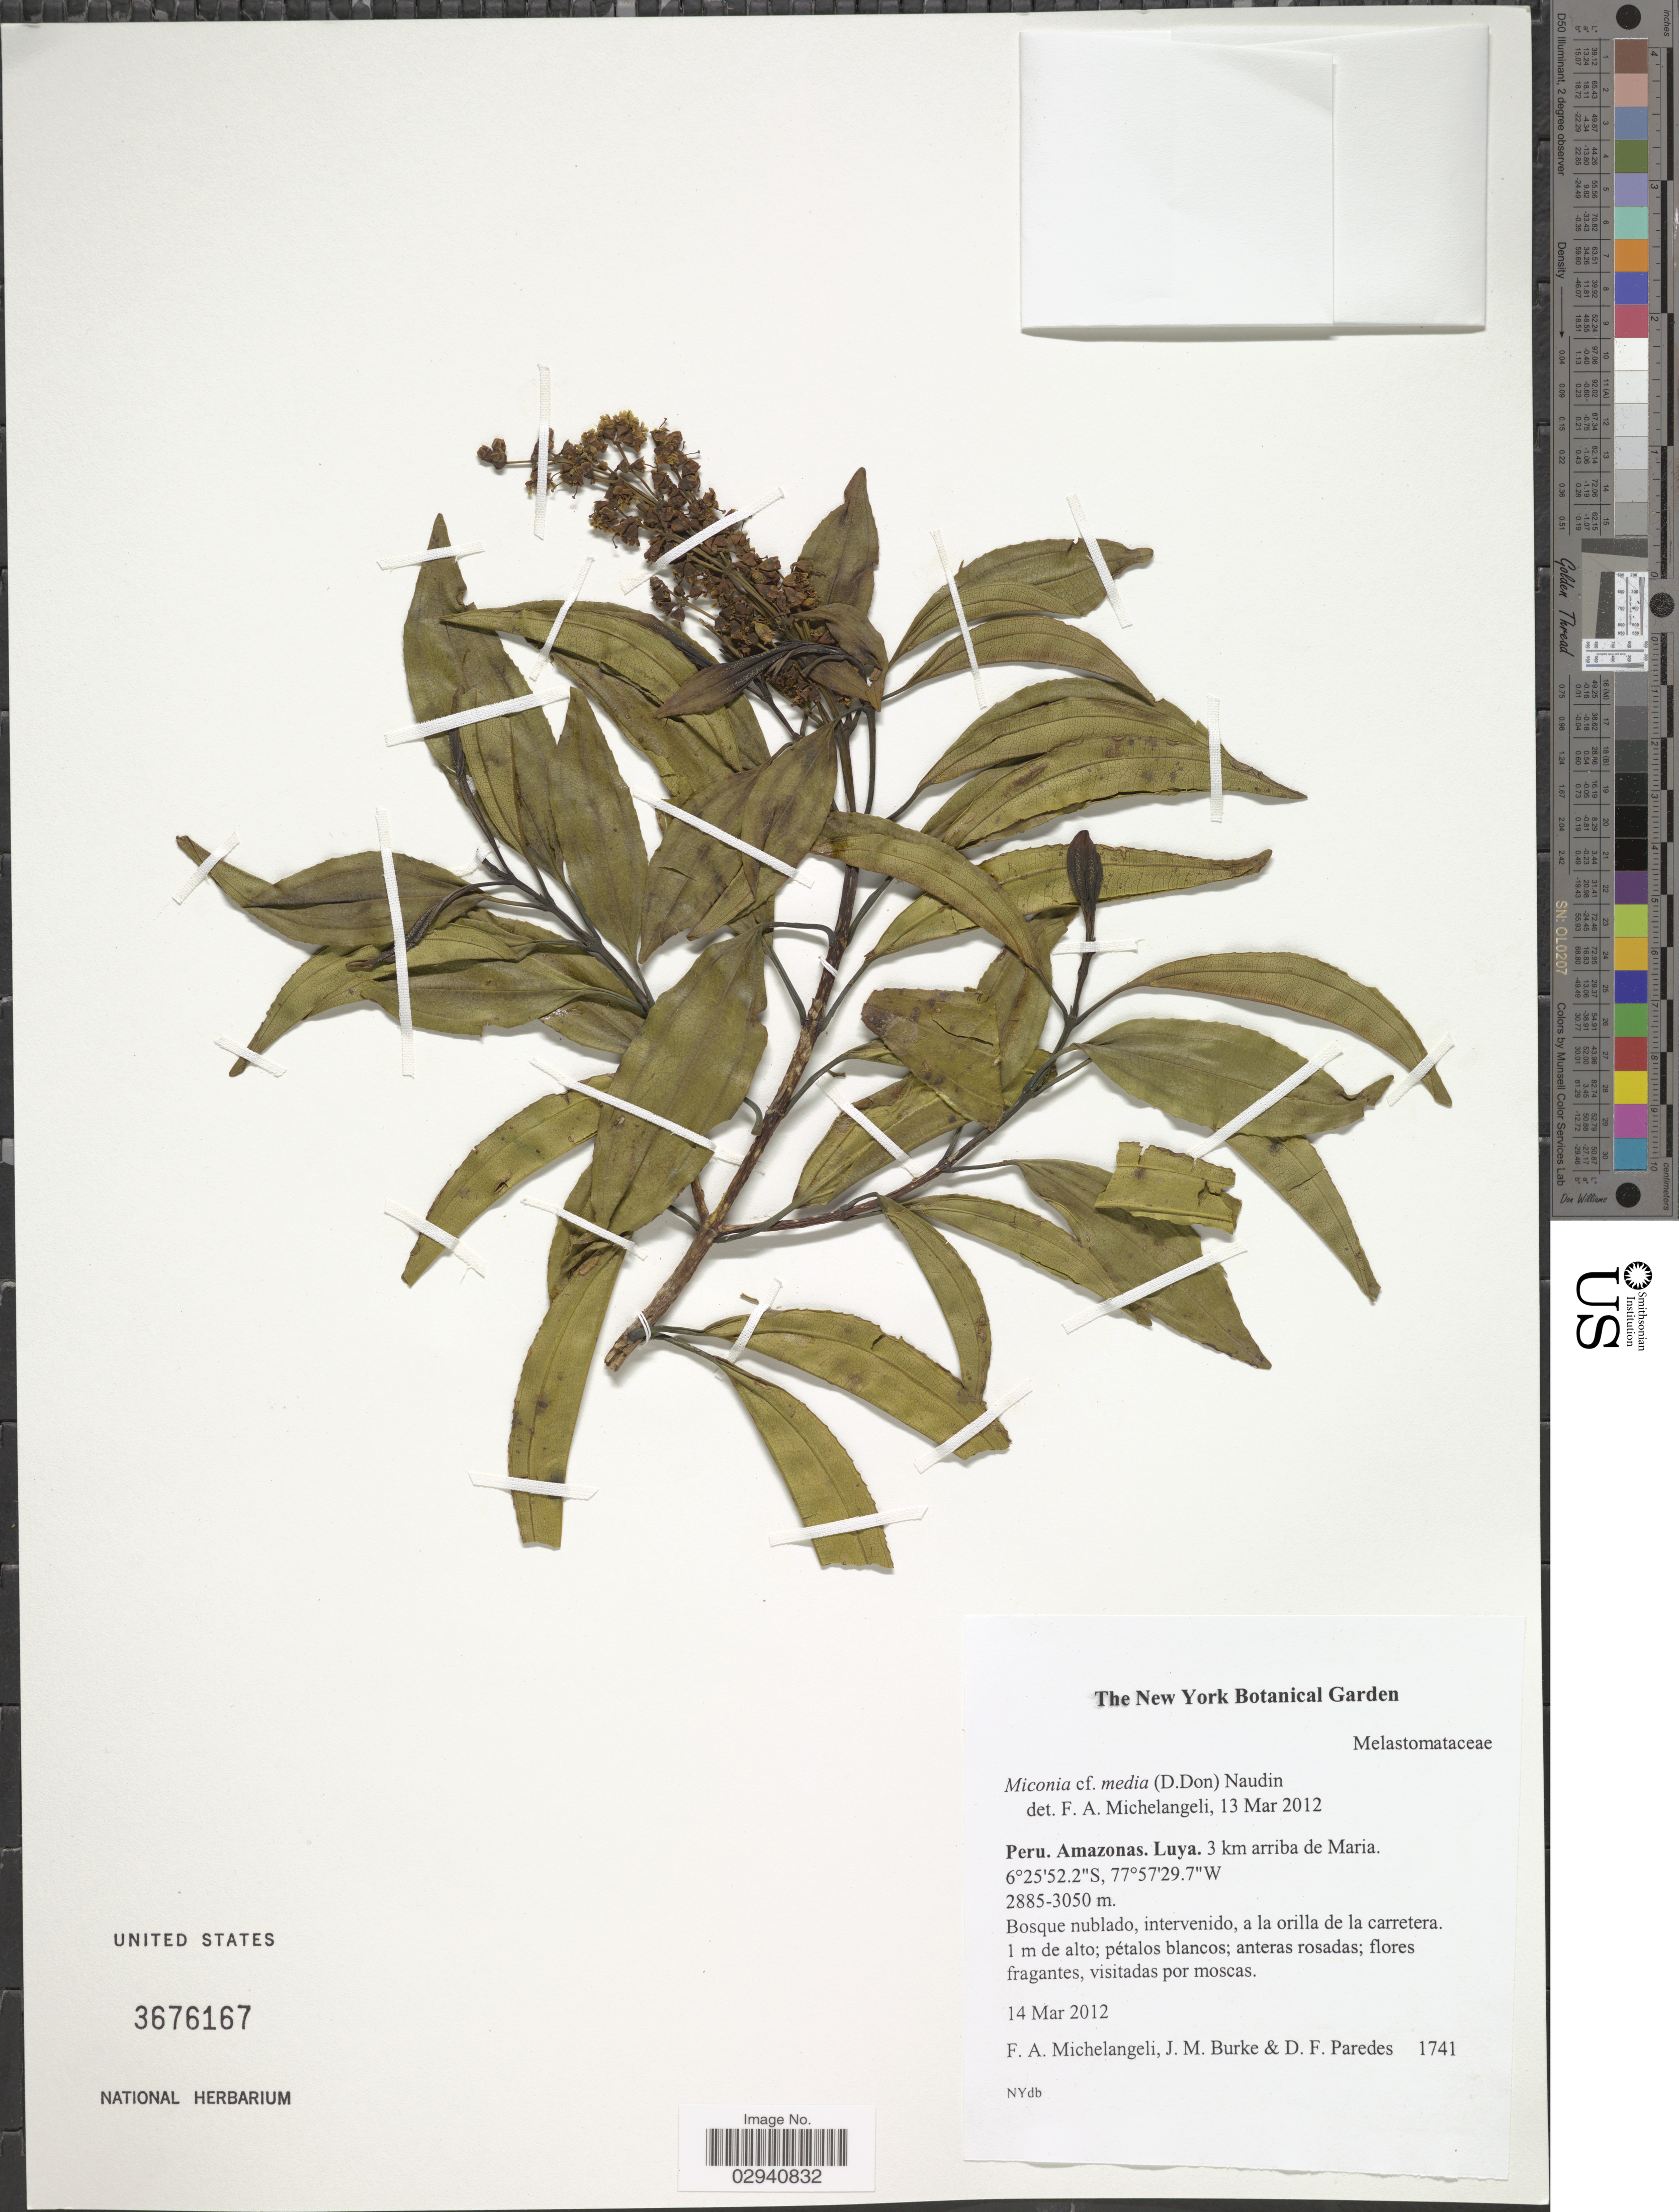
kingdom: Plantae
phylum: Tracheophyta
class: Magnoliopsida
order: Myrtales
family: Melastomataceae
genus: Miconia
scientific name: Miconia media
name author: (D. Don) Naudin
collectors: F. A. Michelangeli, Jac. M. Burke & D. Paredes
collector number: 1741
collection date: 2012-03-14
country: Peru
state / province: Amazonas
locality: Luya. 3 km arriba de Maria.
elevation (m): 2885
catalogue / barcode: US 3676167